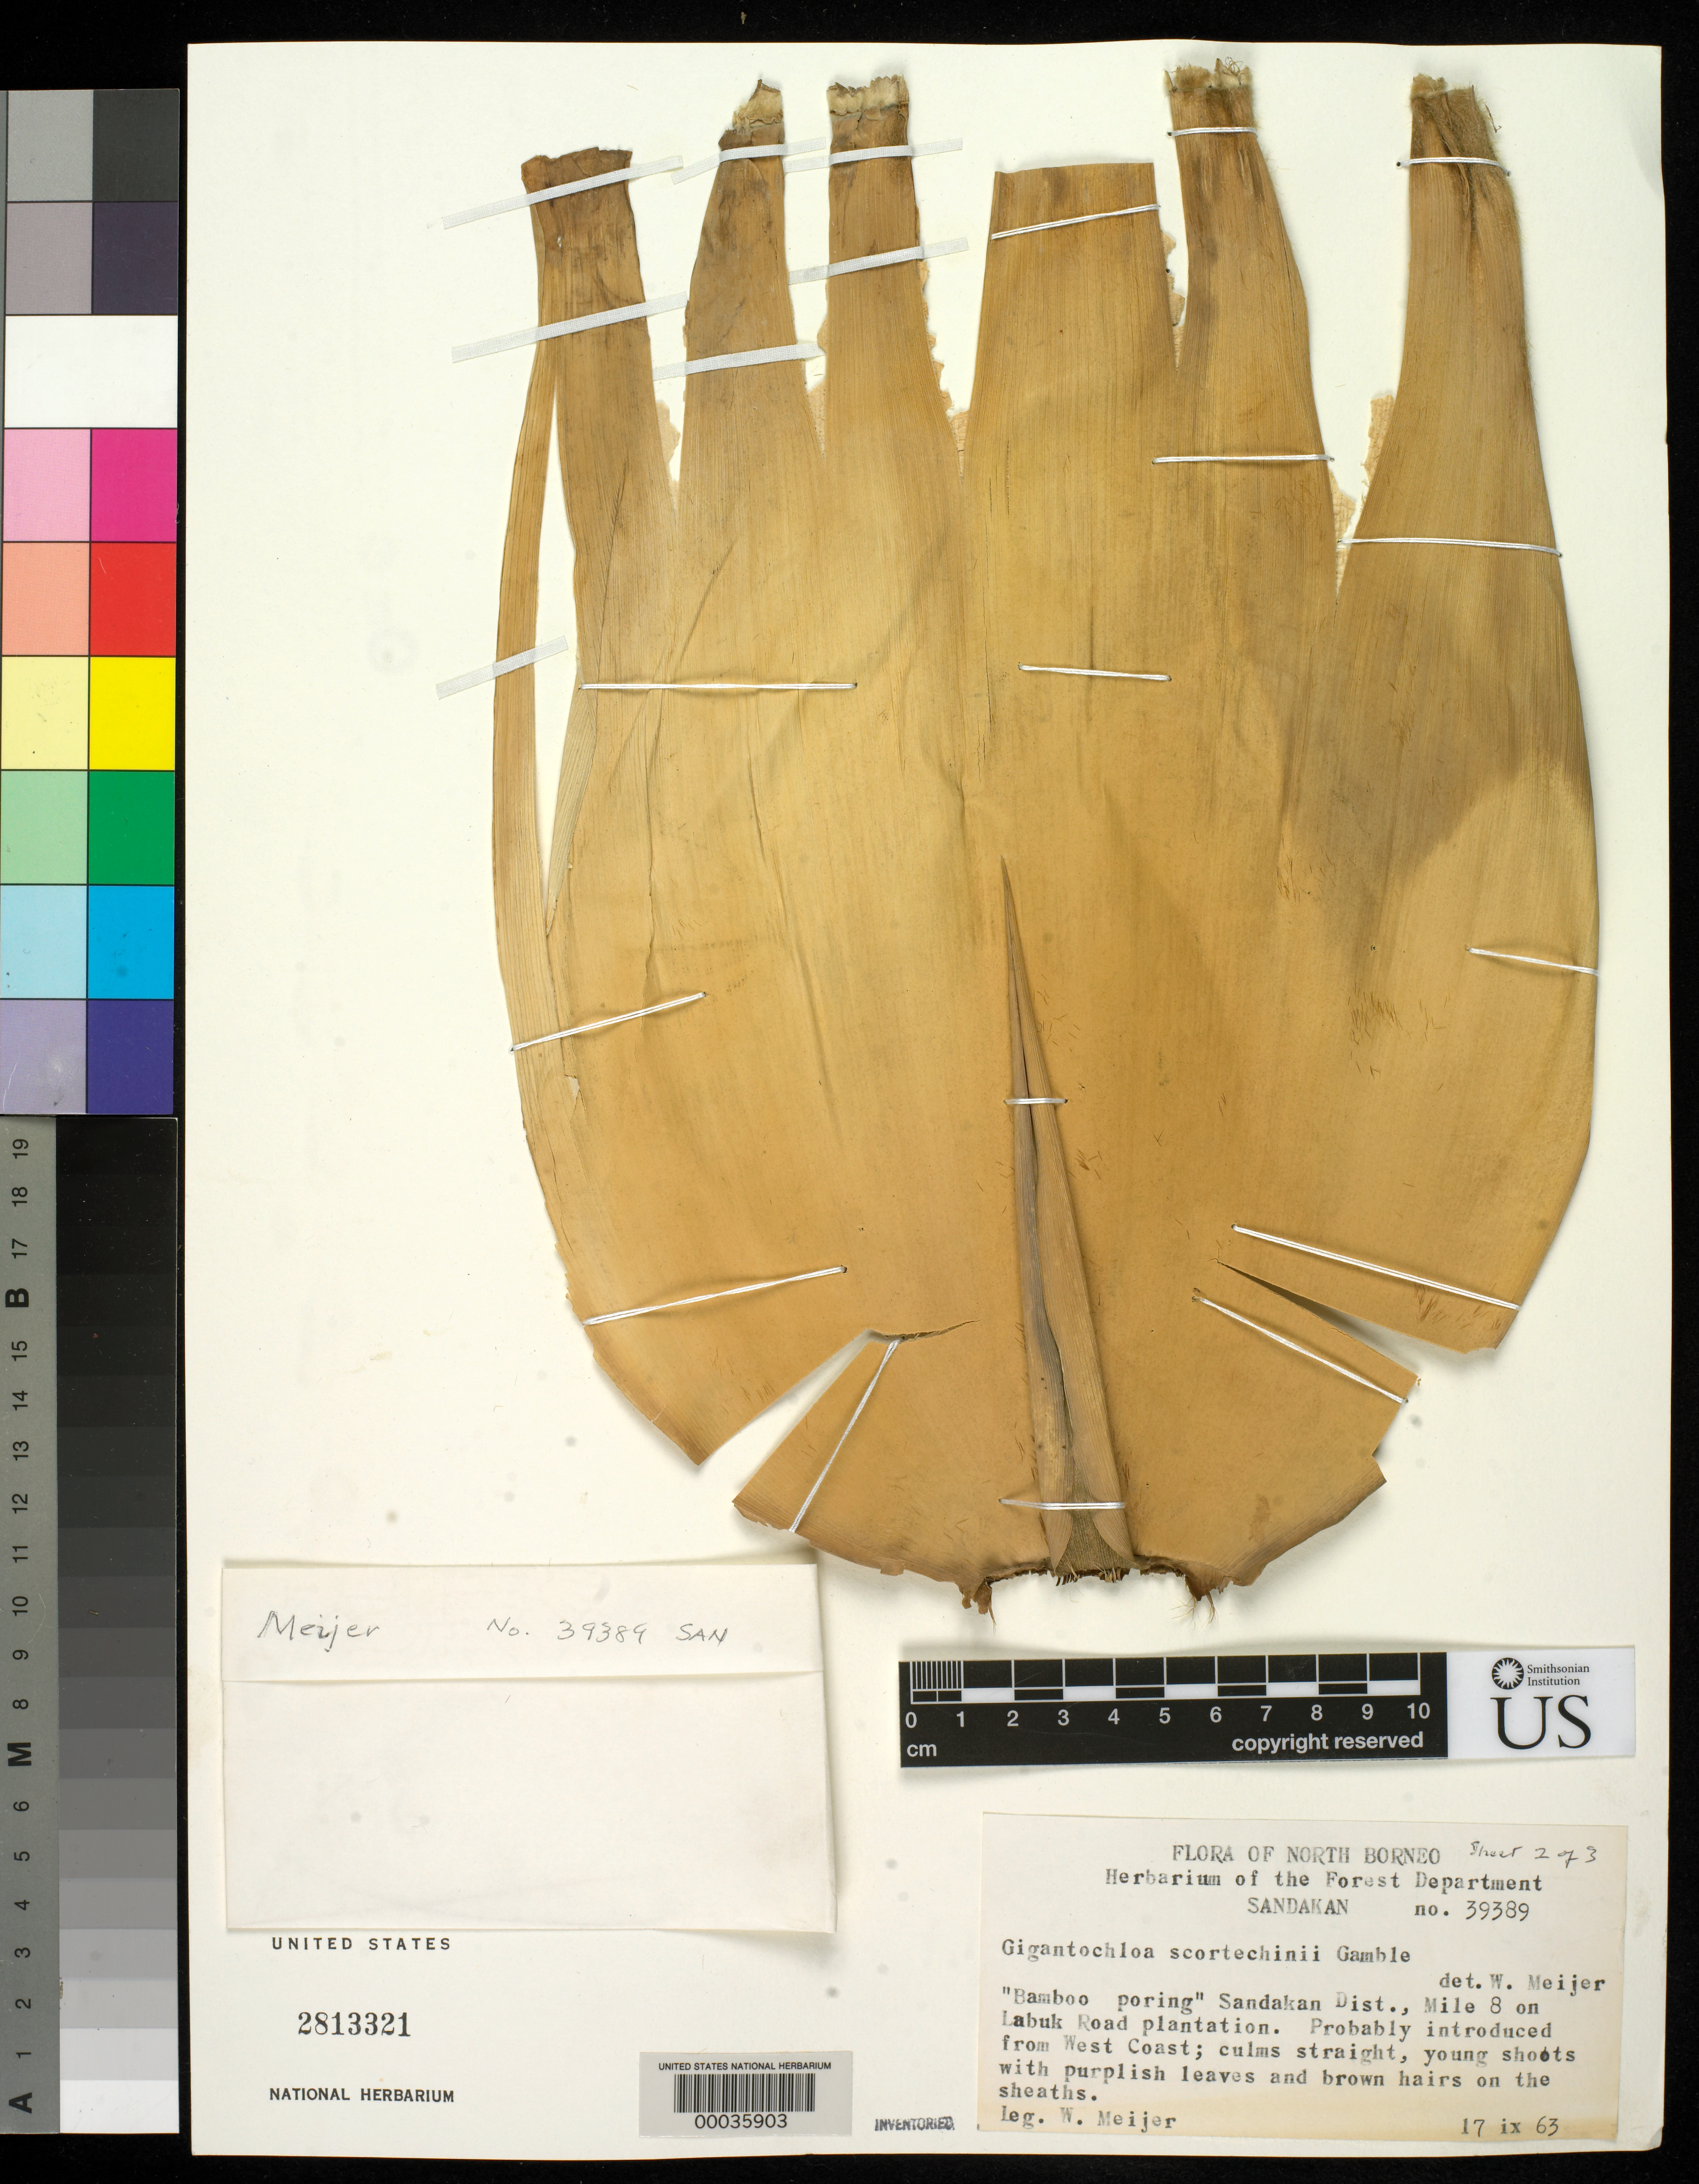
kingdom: Plantae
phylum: Tracheophyta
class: Liliopsida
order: Poales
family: Poaceae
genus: Gigantochloa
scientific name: Gigantochloa scortechinii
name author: Gamble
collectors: W. Meijer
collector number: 39389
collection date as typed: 17 Sep 1963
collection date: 1963-09-17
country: Malaysia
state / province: Sabah / Sarawak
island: Borneo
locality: Labuk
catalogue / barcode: US 2813321